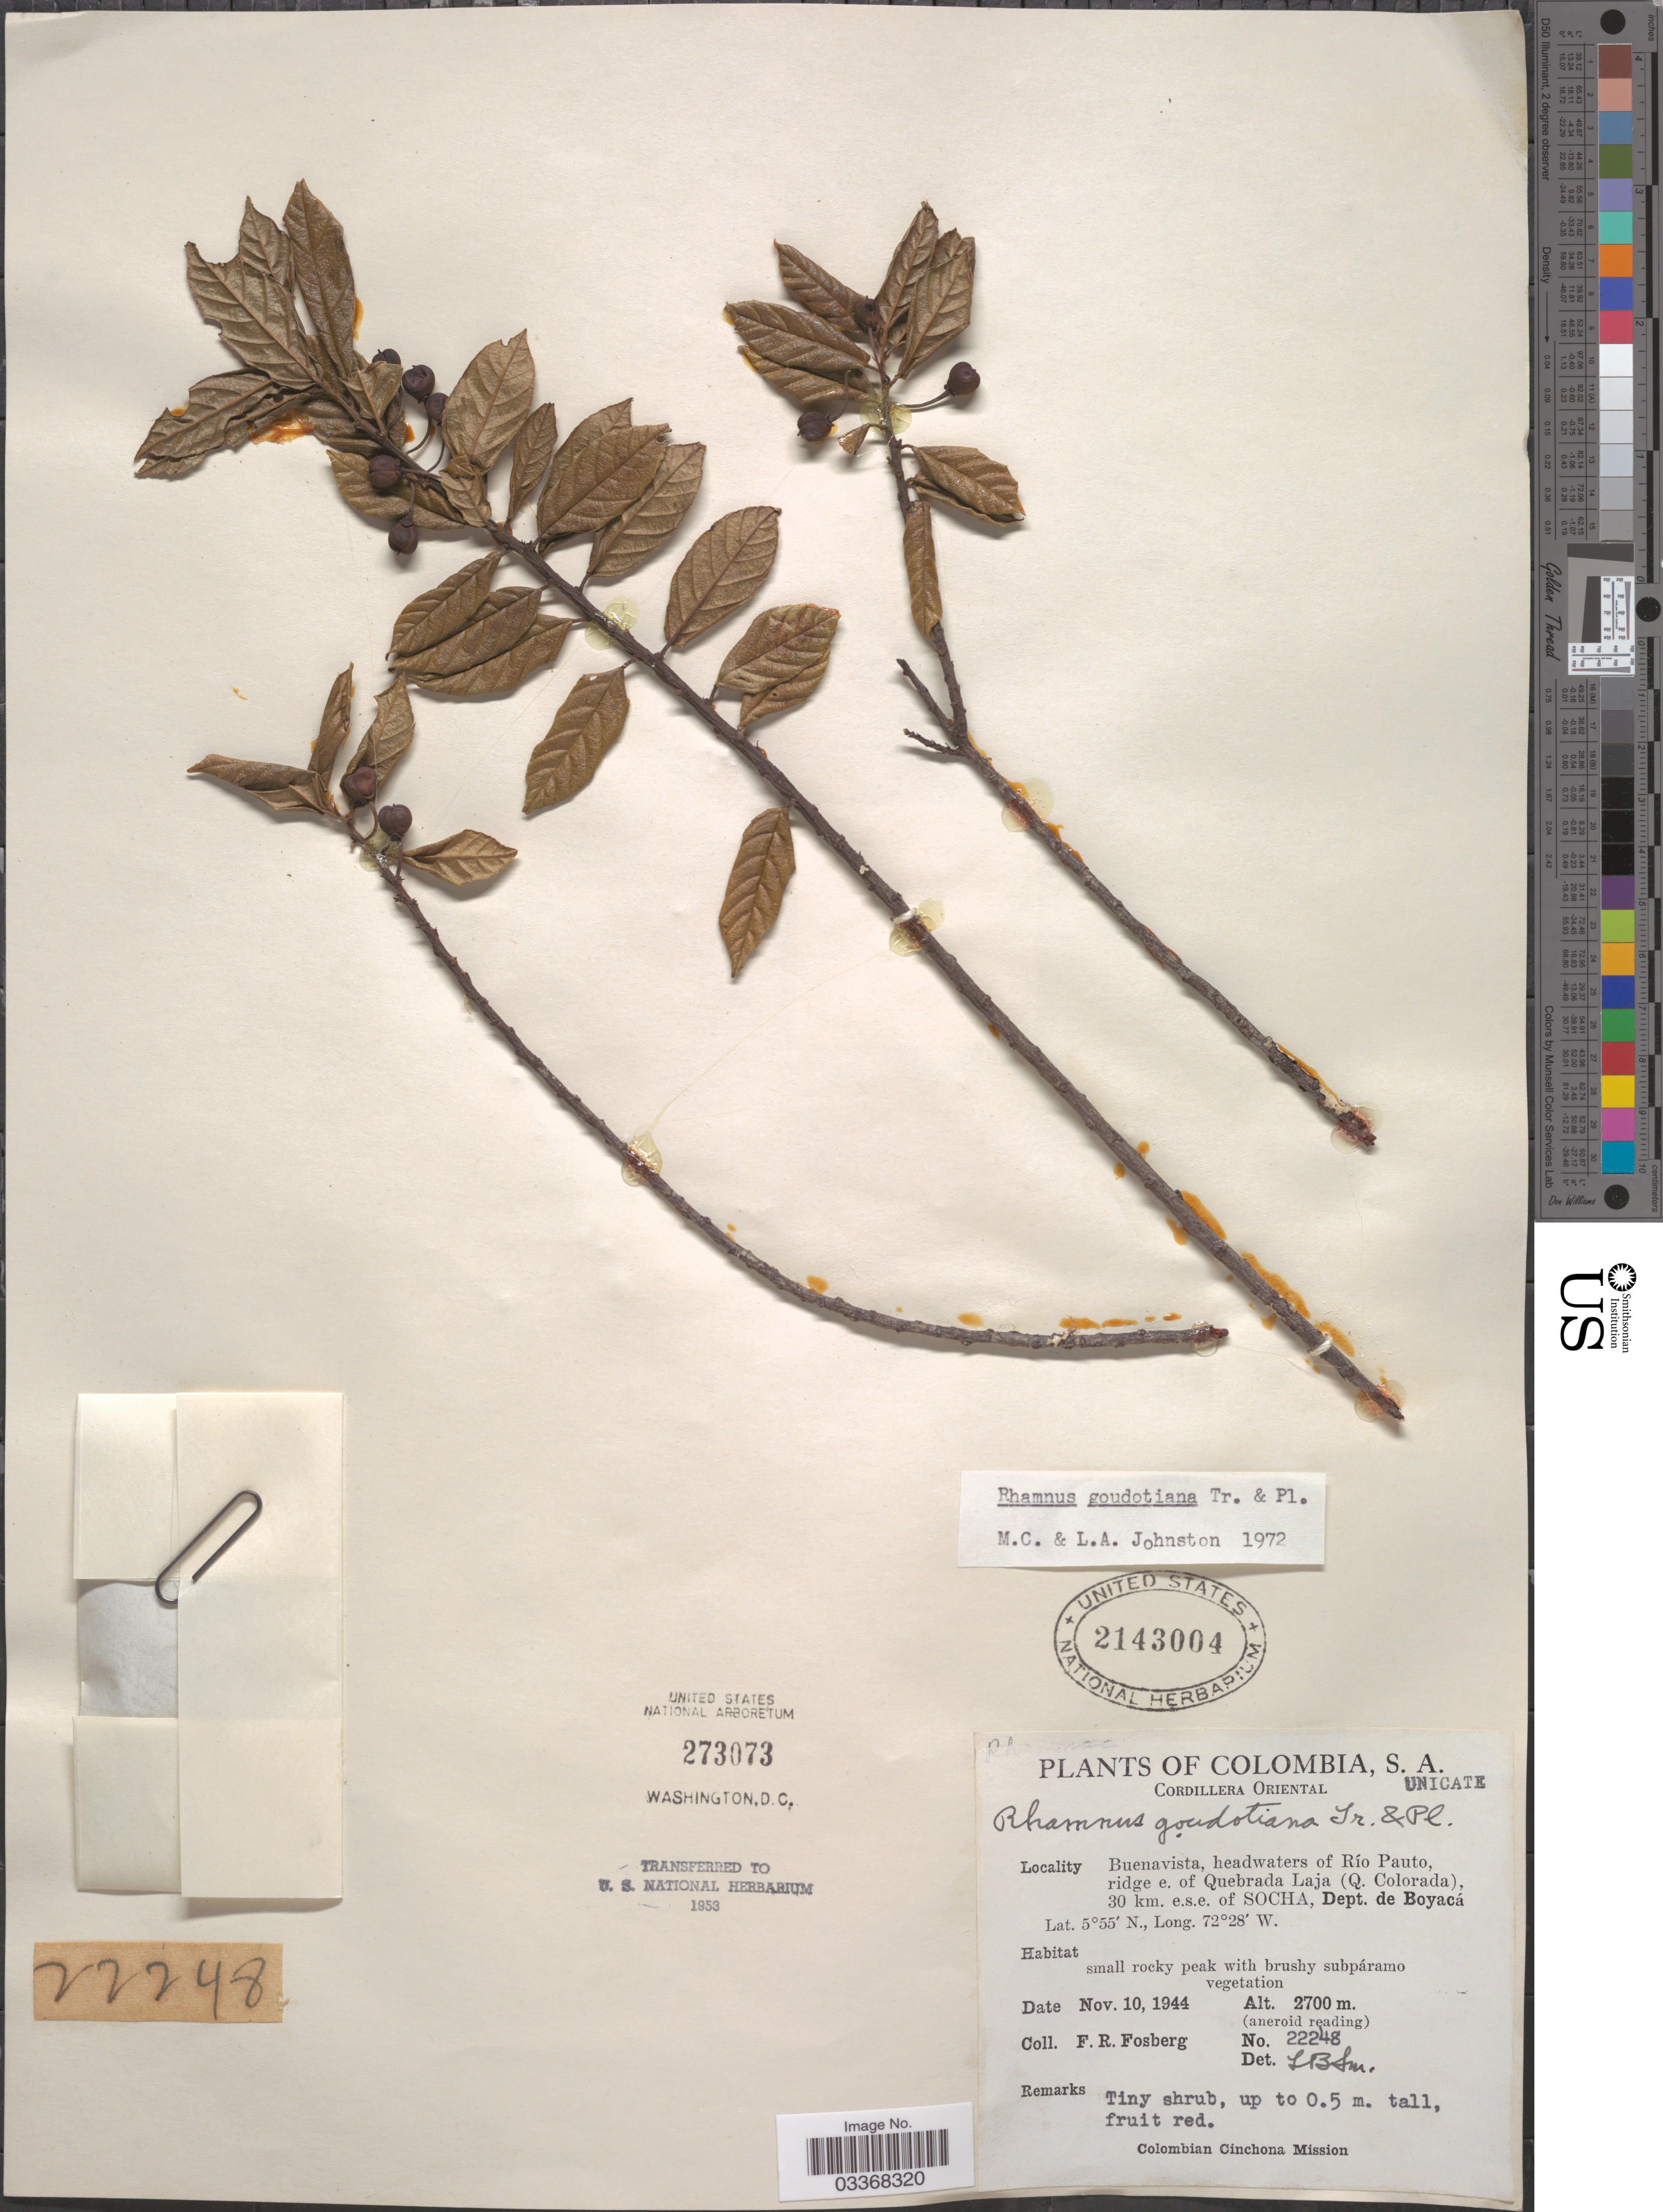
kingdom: Plantae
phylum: Tracheophyta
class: Magnoliopsida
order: Rosales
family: Rhamnaceae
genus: Frangula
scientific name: Frangula goudotiana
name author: (Triana & Planch.) Grubov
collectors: F. R. Fosberg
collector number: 22248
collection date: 1944-11-10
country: Colombia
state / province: Boyacá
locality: Cordillera Oriental. Buenavista headwaters of Río Pauto, ridge e. of Quebrada Laja (Q. Colorado), 30 km. e.s.e. of Socha, Dept. de Boyacá.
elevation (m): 2700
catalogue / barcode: US 2143004